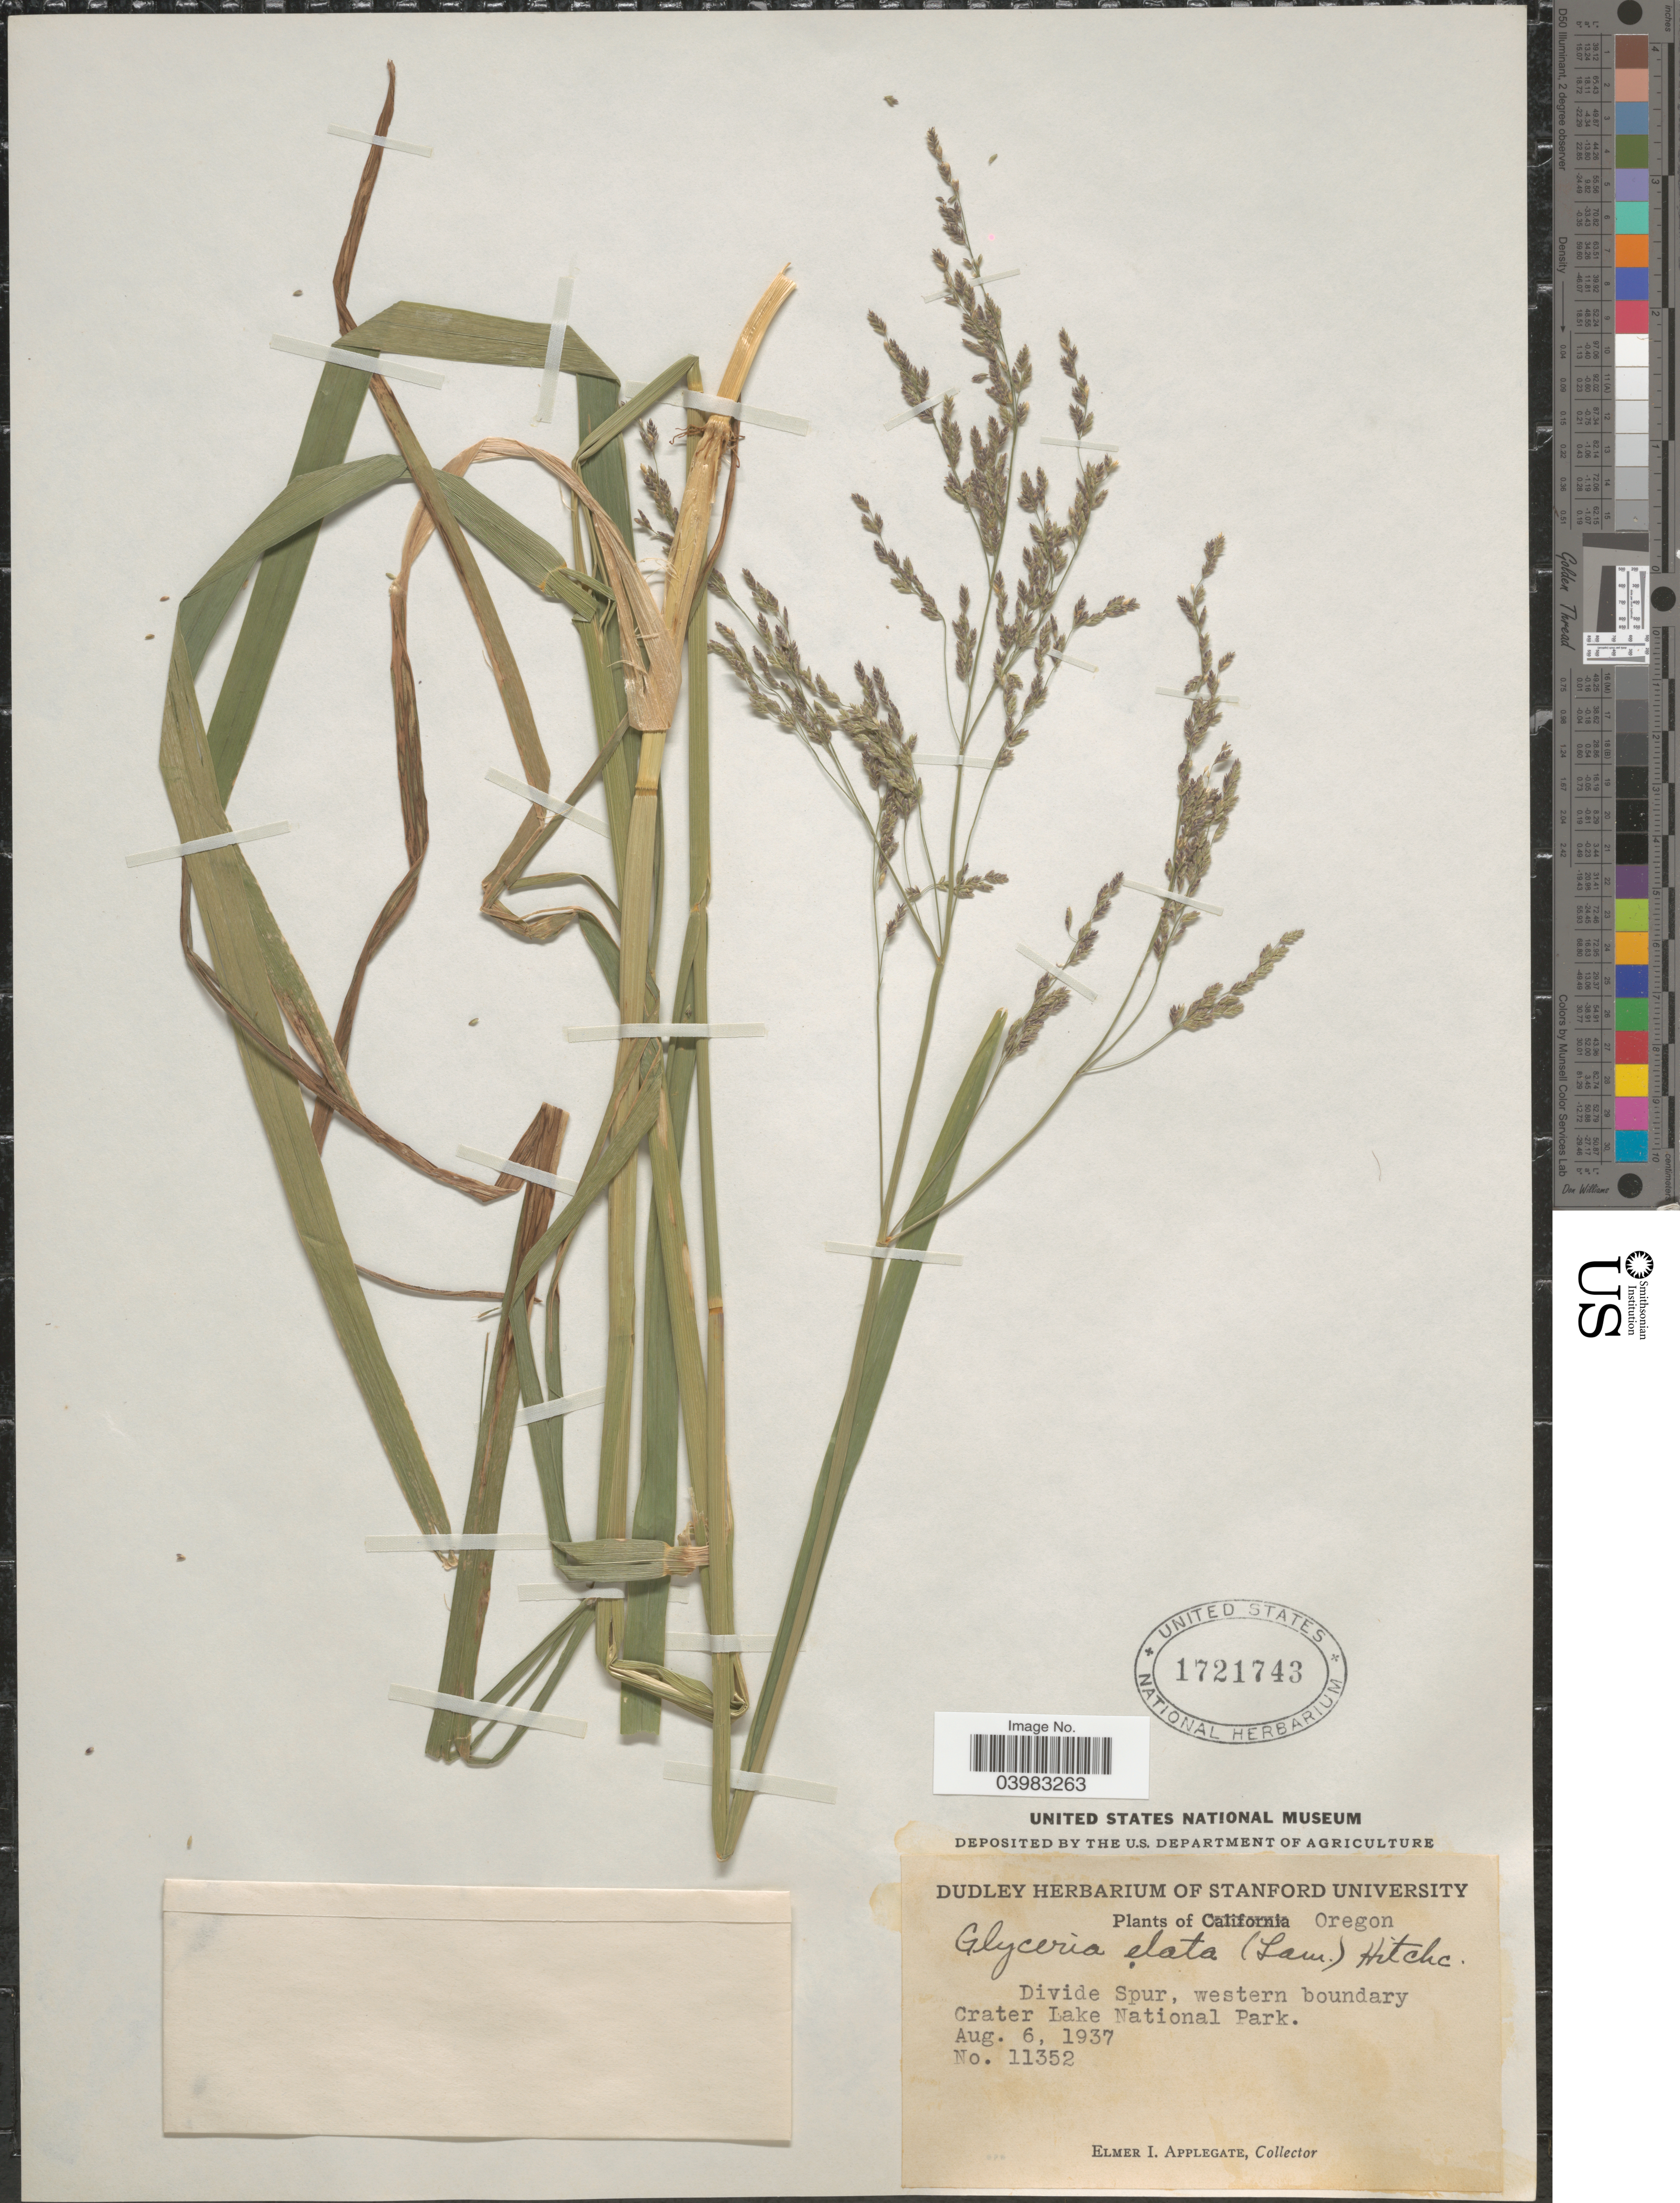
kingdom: Plantae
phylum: Tracheophyta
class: Liliopsida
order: Poales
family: Poaceae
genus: Glyceria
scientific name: Glyceria elata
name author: (Nash) M.E. Jones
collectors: E. I. Applegate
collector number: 11352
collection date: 1937-08-06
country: United States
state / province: Oregon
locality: Divide Spur, western boundary Crater Lake National Park.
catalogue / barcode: US 1721743